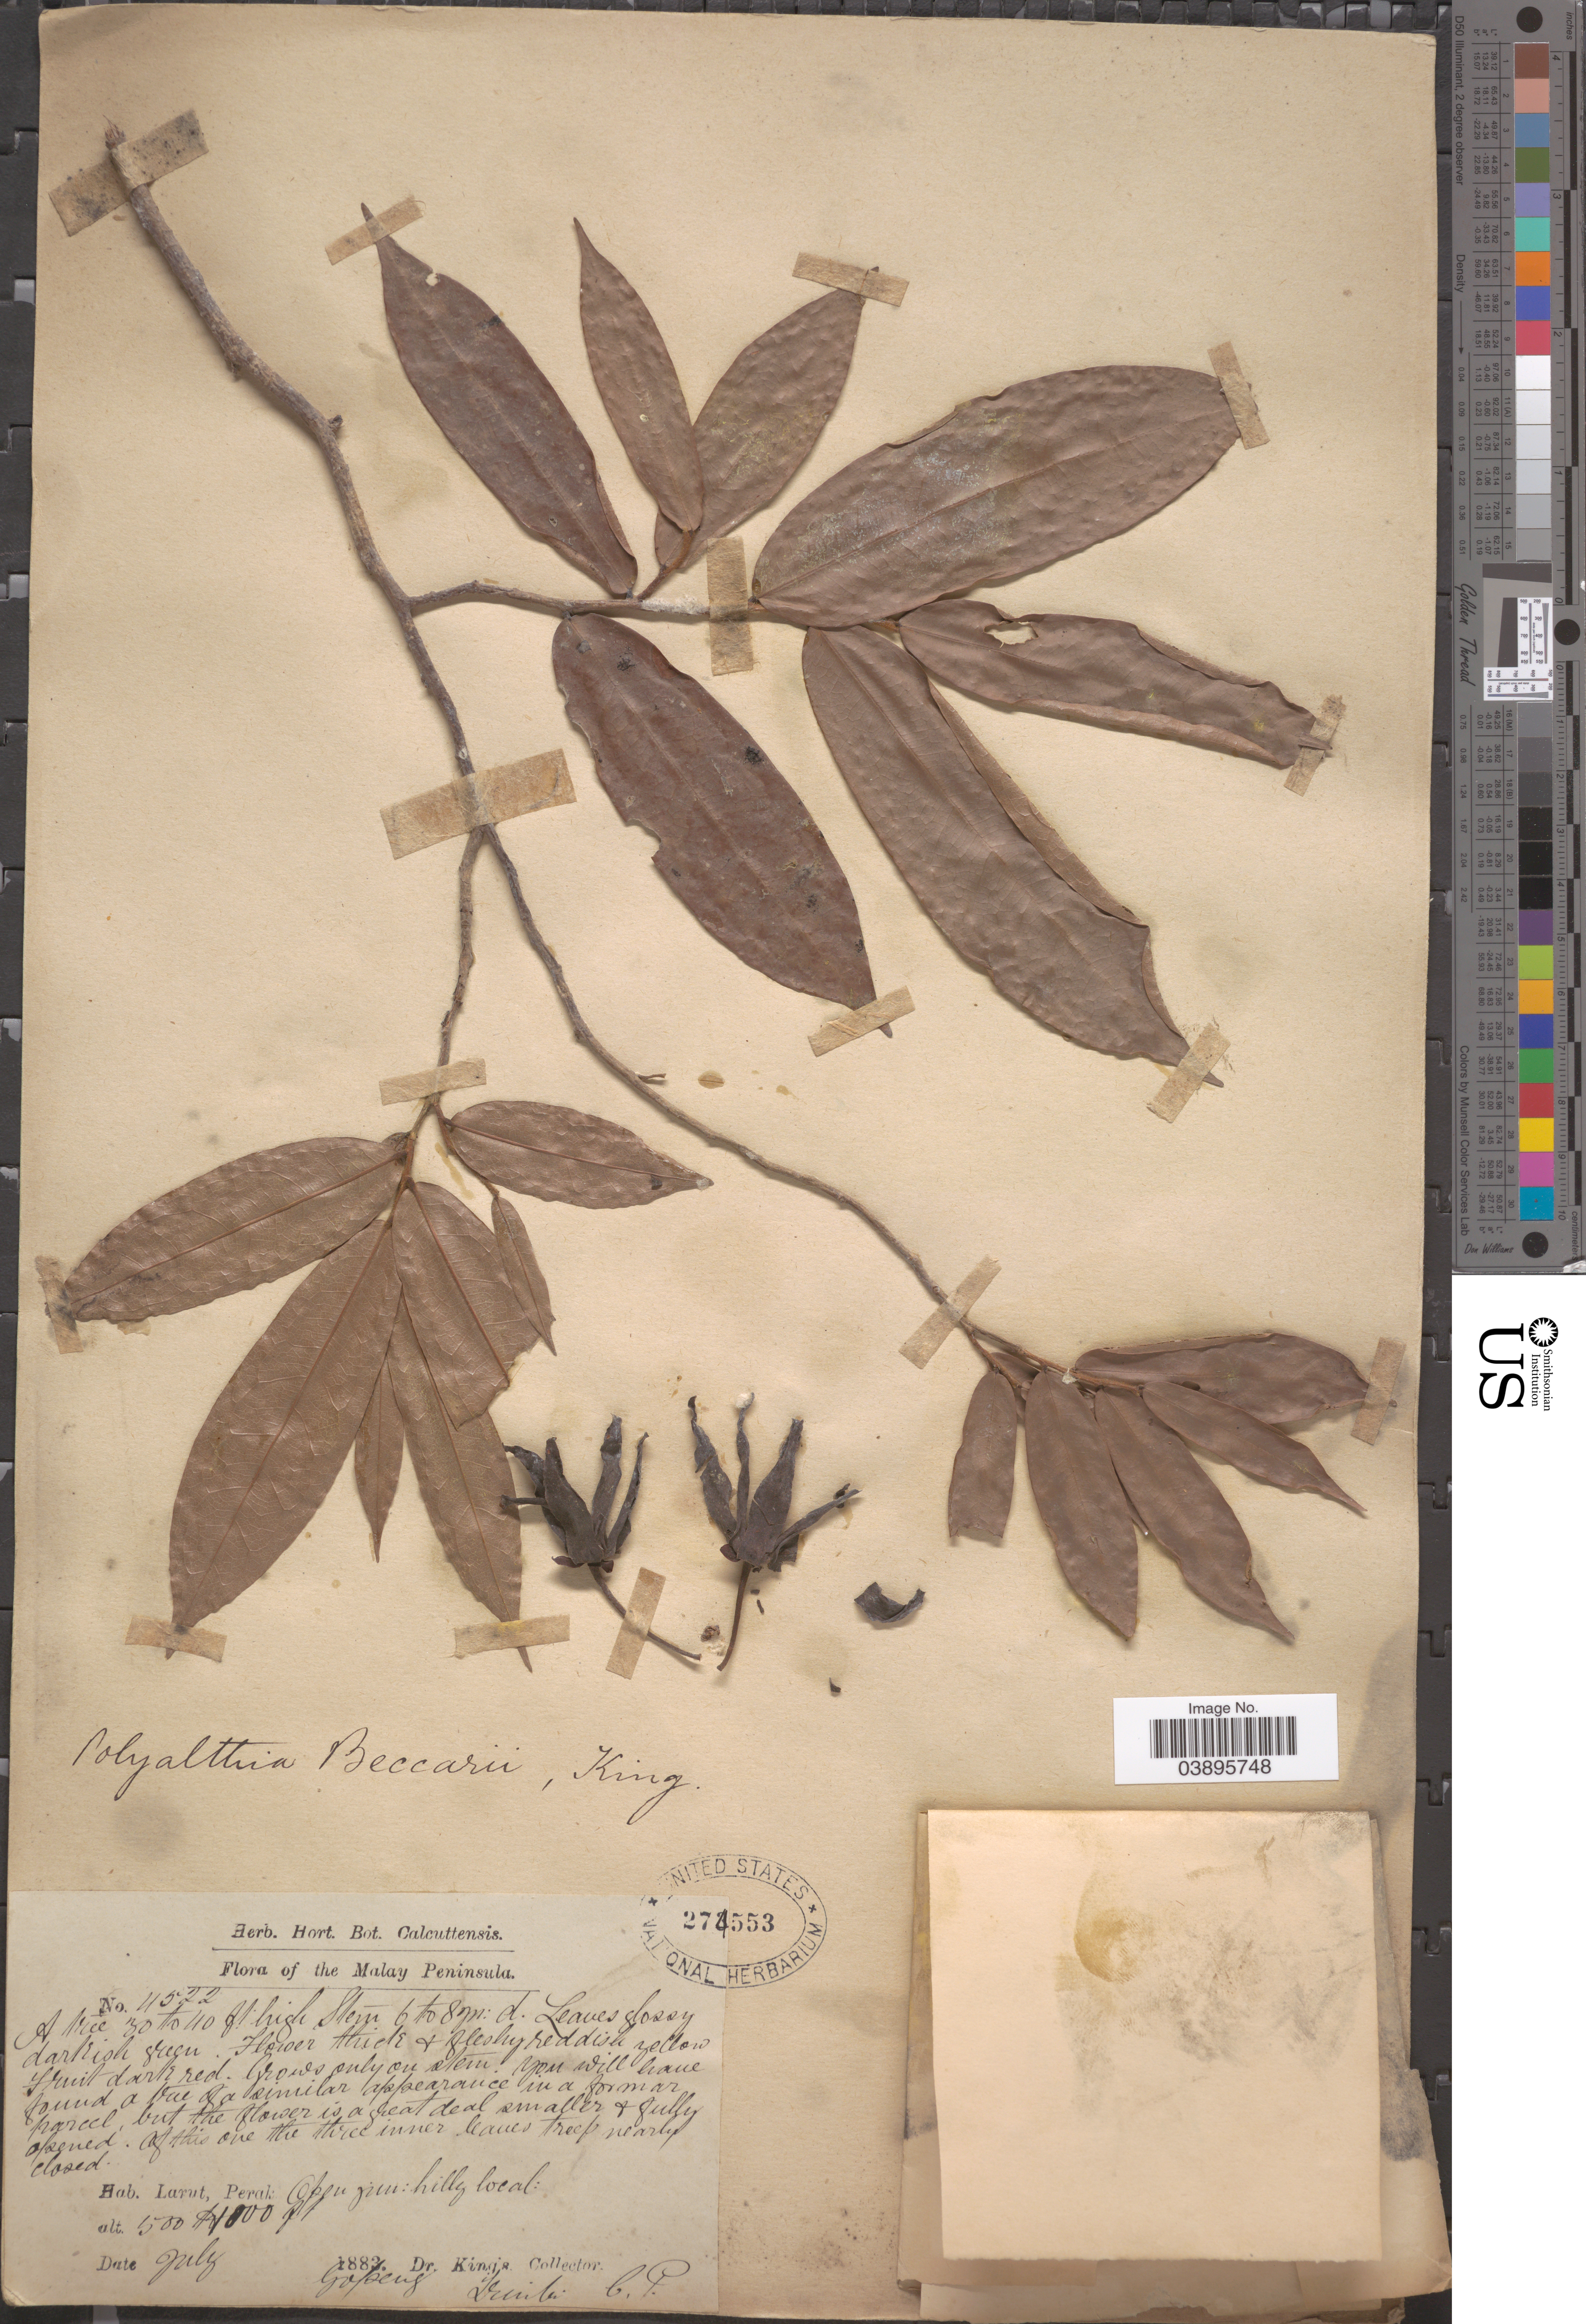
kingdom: Plantae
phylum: Tracheophyta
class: Magnoliopsida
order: Magnoliales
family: Annonaceae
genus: Polyalthia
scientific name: Polyalthia beccarii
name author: King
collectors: Dr. King's collector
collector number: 4522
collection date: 1883-07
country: Malaysia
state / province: Perak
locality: The Malay Peninsula. Larut. Gopeng.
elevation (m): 152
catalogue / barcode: US 274553